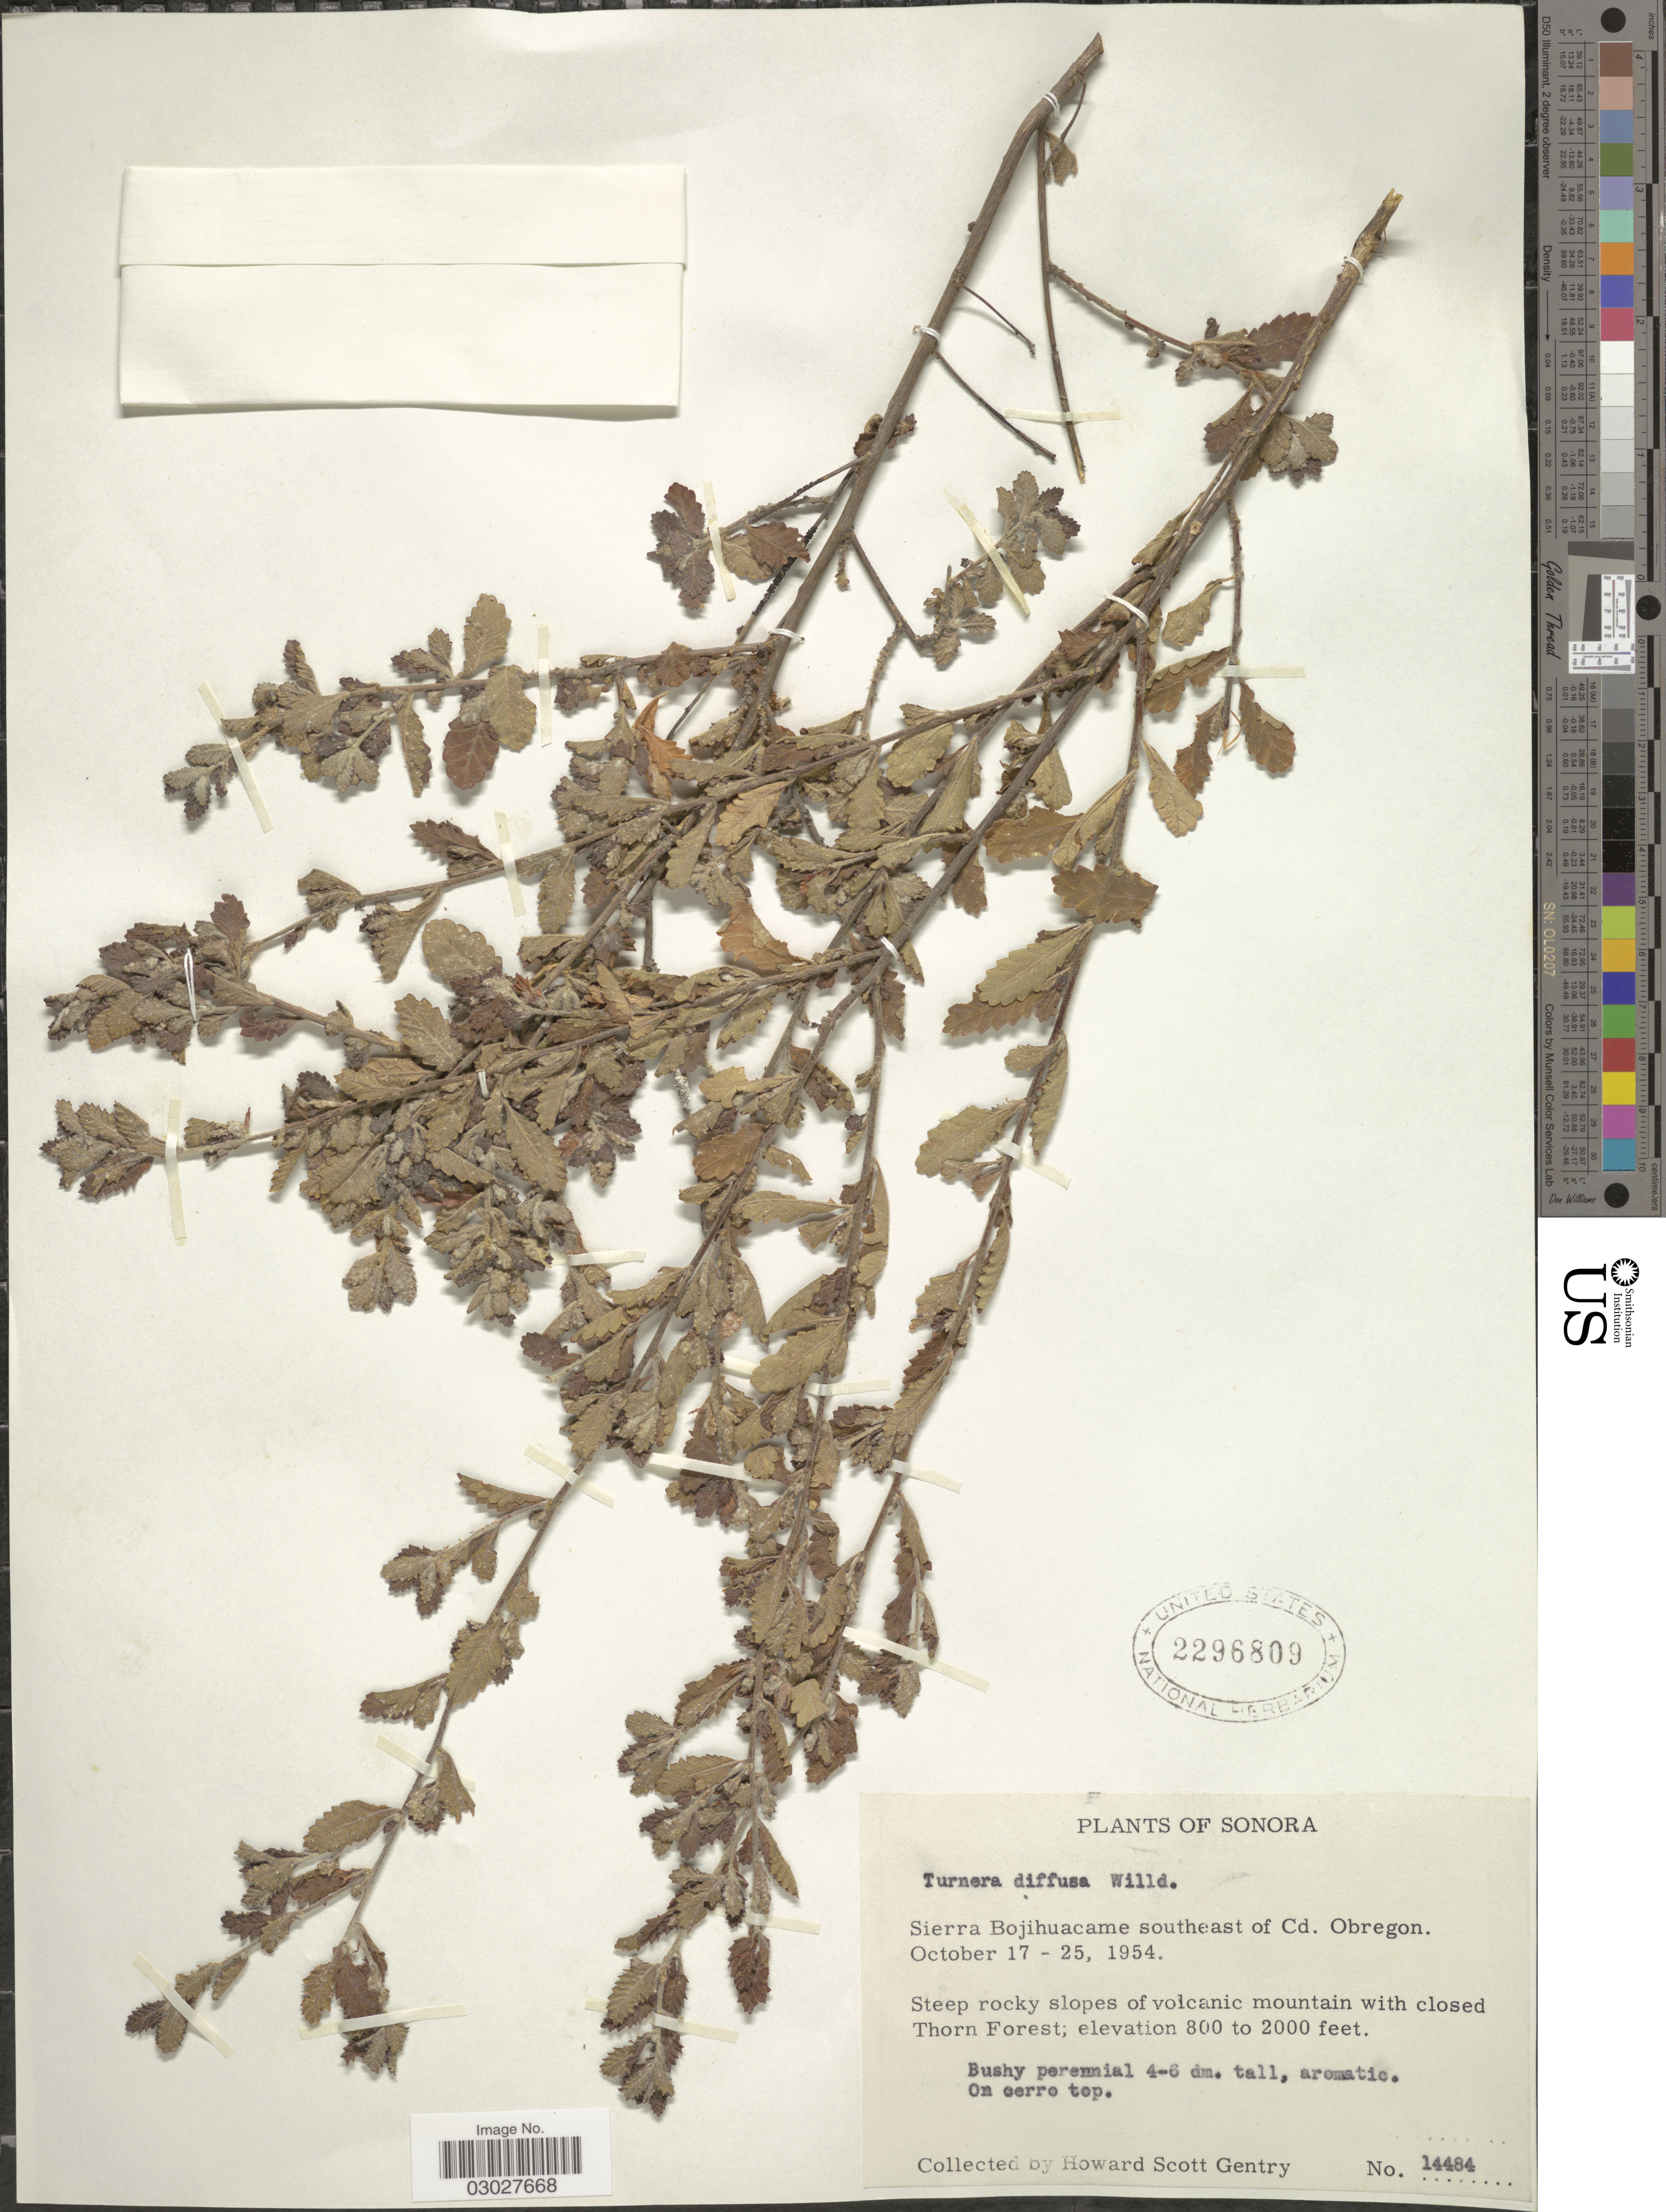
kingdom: Plantae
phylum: Tracheophyta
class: Magnoliopsida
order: Malpighiales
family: Turneraceae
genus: Turnera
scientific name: Turnera diffusa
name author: Willd. ex Schult.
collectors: H. S. Gentry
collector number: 14484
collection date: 1954-10-17/1954-10-25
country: Mexico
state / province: Sonora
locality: Sierra Bojihuacame southeast of Cd. Obregon. Steep rocky slopes of volcanic mountain with closed Thorn Forest.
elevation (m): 244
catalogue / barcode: US 2296809